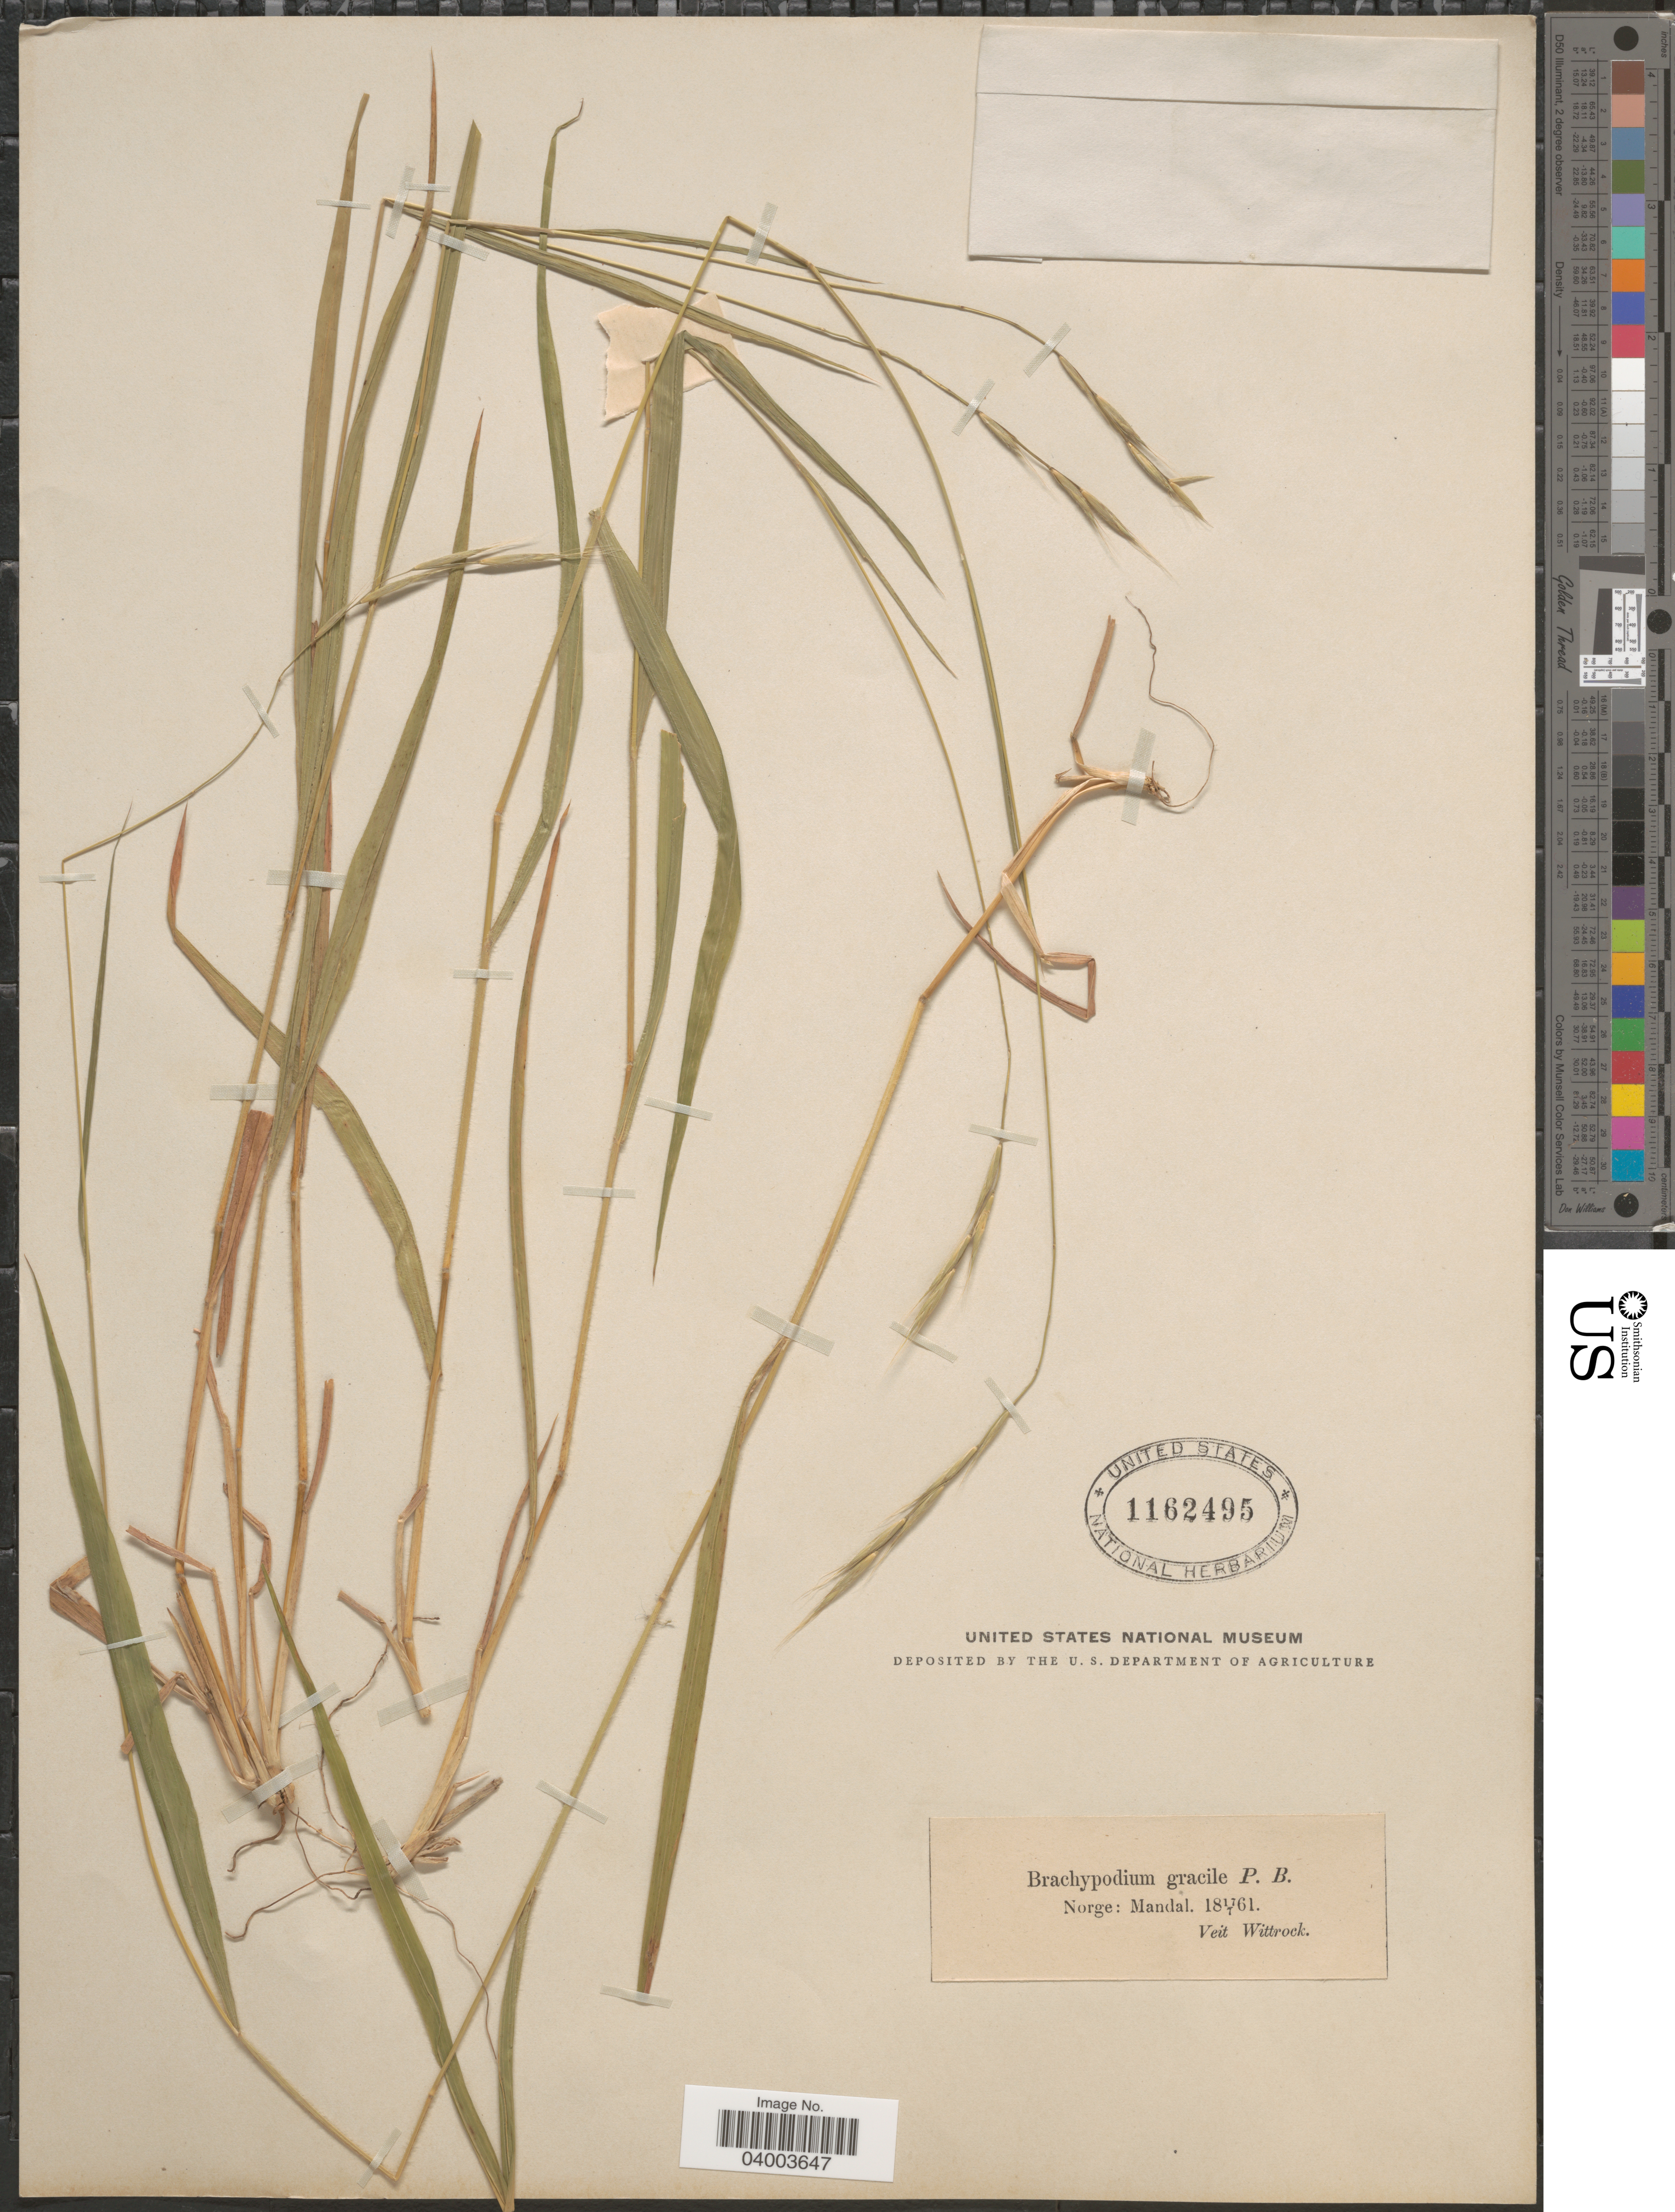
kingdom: Plantae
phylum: Tracheophyta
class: Liliopsida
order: Poales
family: Poaceae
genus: Brachypodium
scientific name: Brachypodium sylvaticum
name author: (Huds.) P. Beauv.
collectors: V. B. Wittrock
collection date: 1861-07-17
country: Norway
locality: Norge: Mandal.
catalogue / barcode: US 1162495